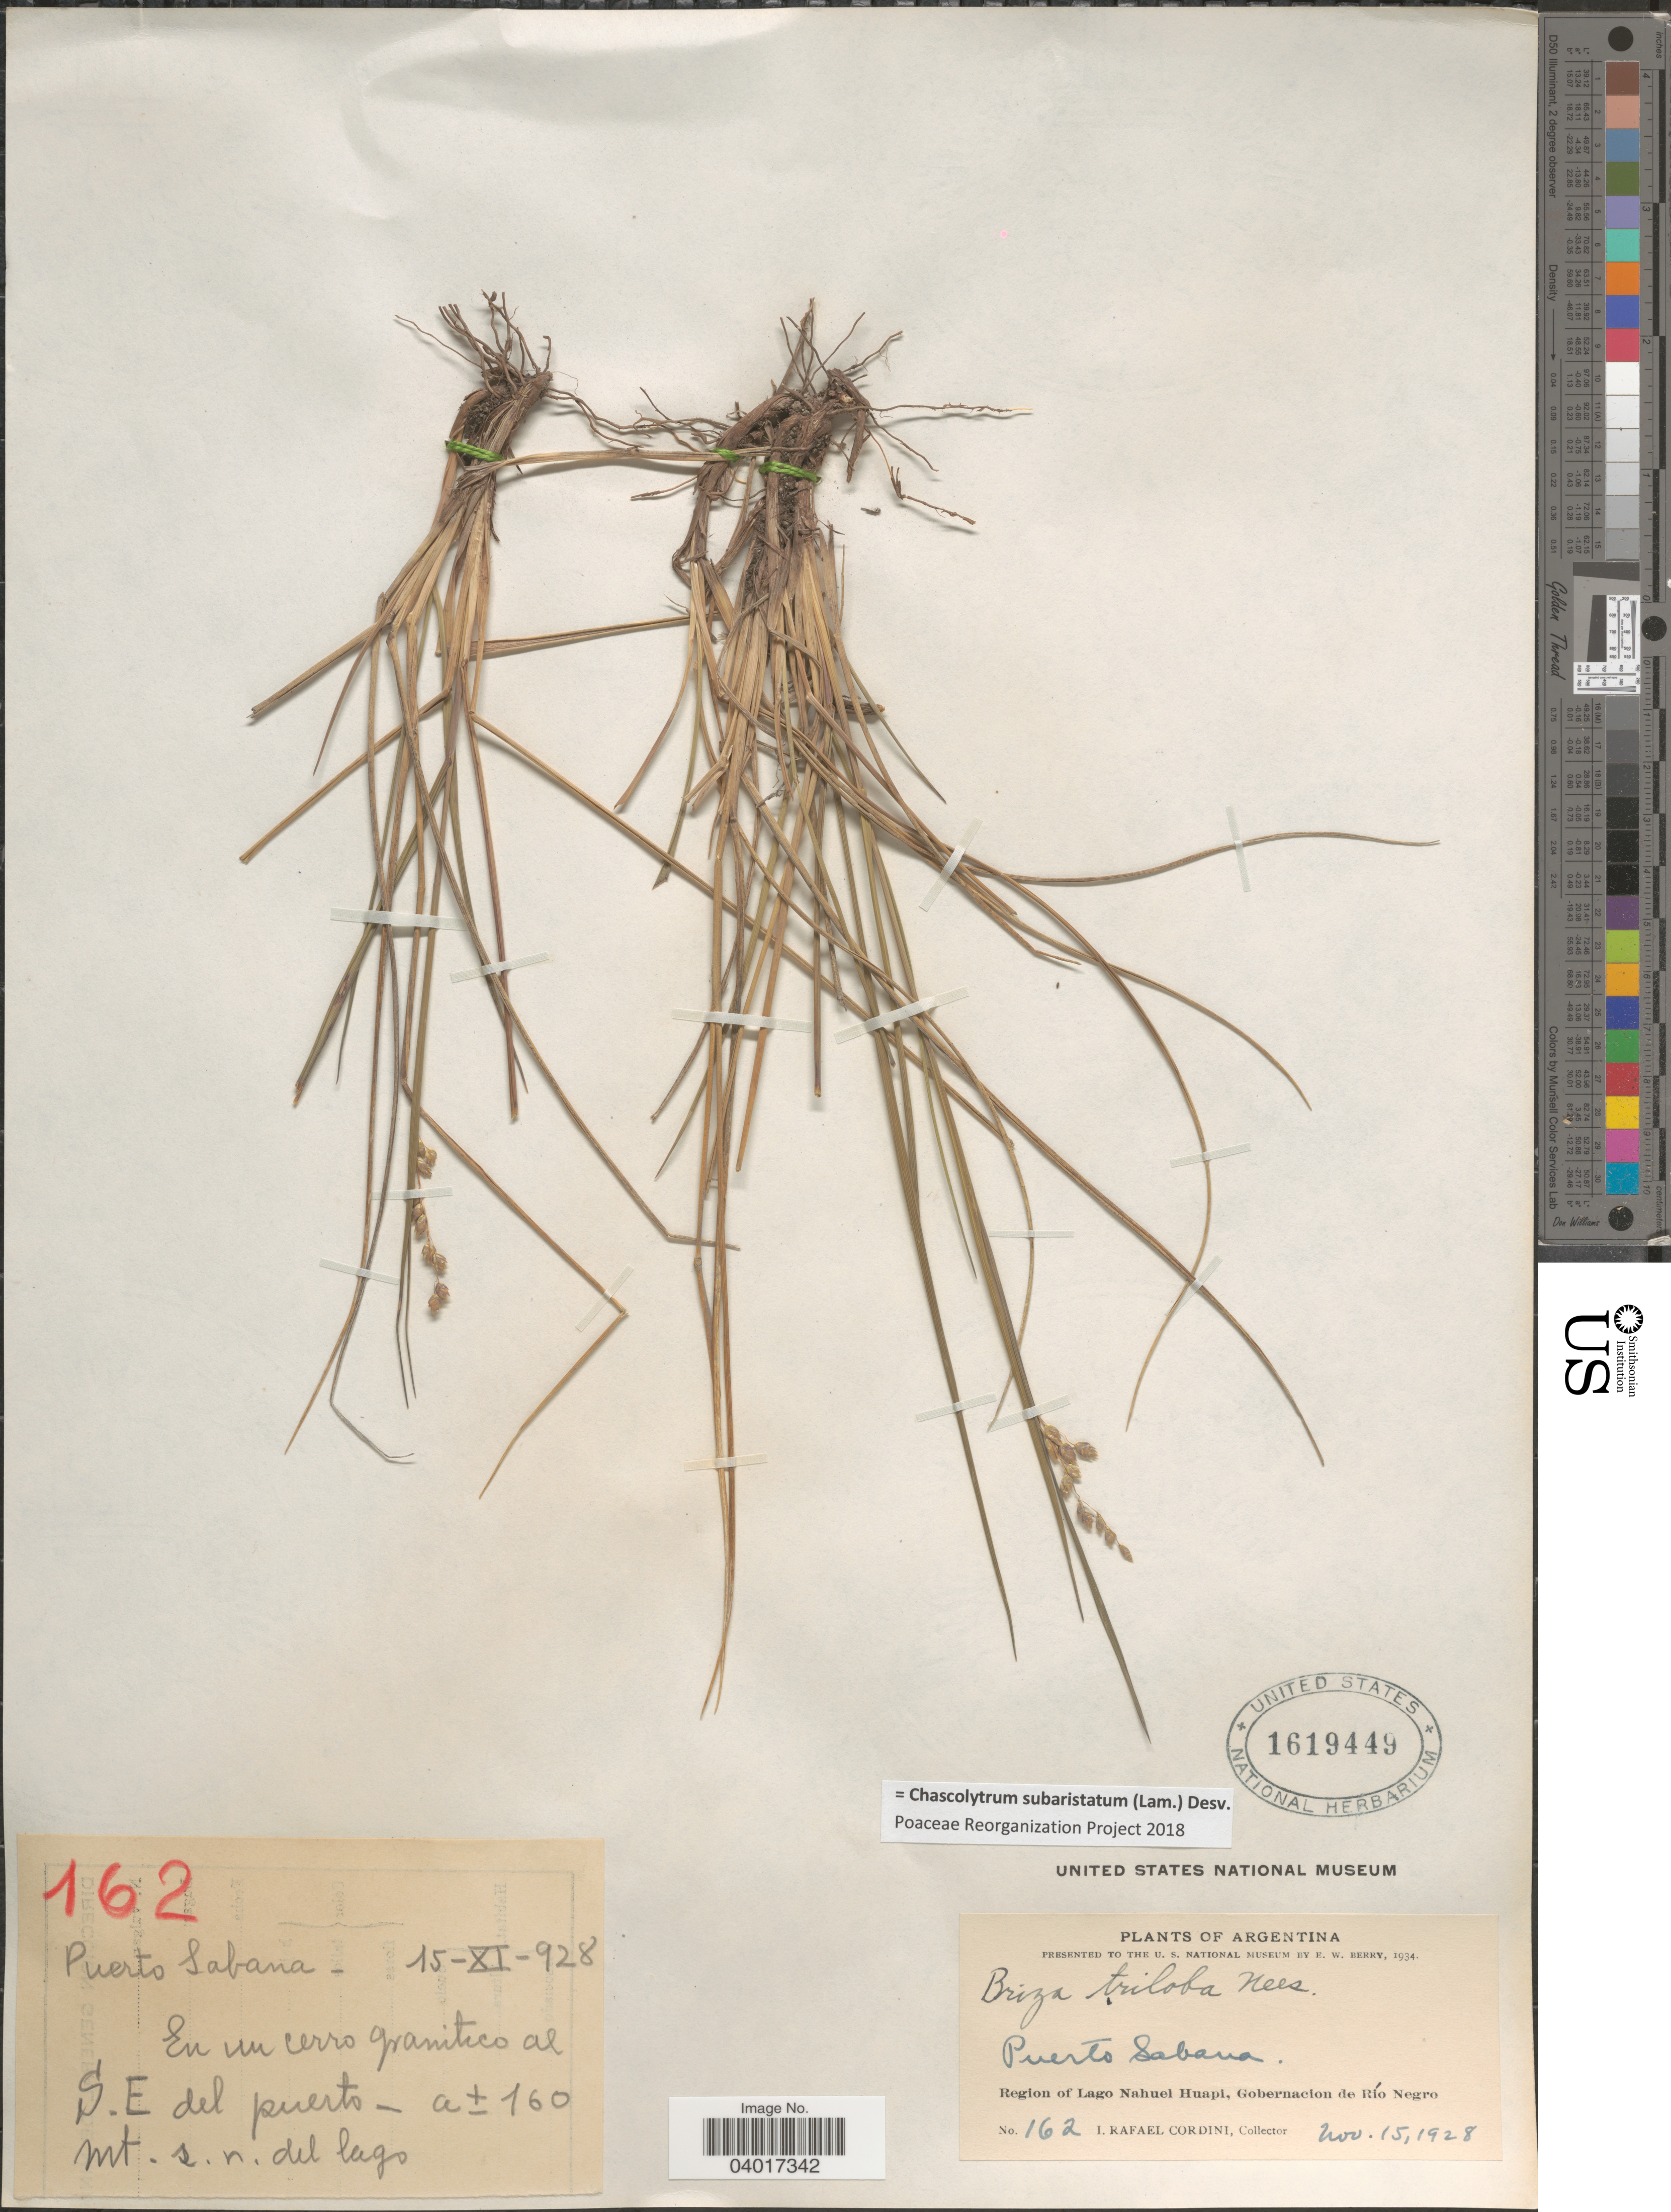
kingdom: Plantae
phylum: Tracheophyta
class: Liliopsida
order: Poales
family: Poaceae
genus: Chascolytrum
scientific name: Chascolytrum subaristatum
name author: (Lam.) Desv.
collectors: I. Cordini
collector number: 162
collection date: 1928-11-15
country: Argentina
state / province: Rio Negro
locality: En un cerro granitico al S.E. del puerto. s.n. del lago. Puerto Sabana. Region of Lago Nahuel Huapi, Gobernacion de Río Negro.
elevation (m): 160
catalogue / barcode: US 1619449